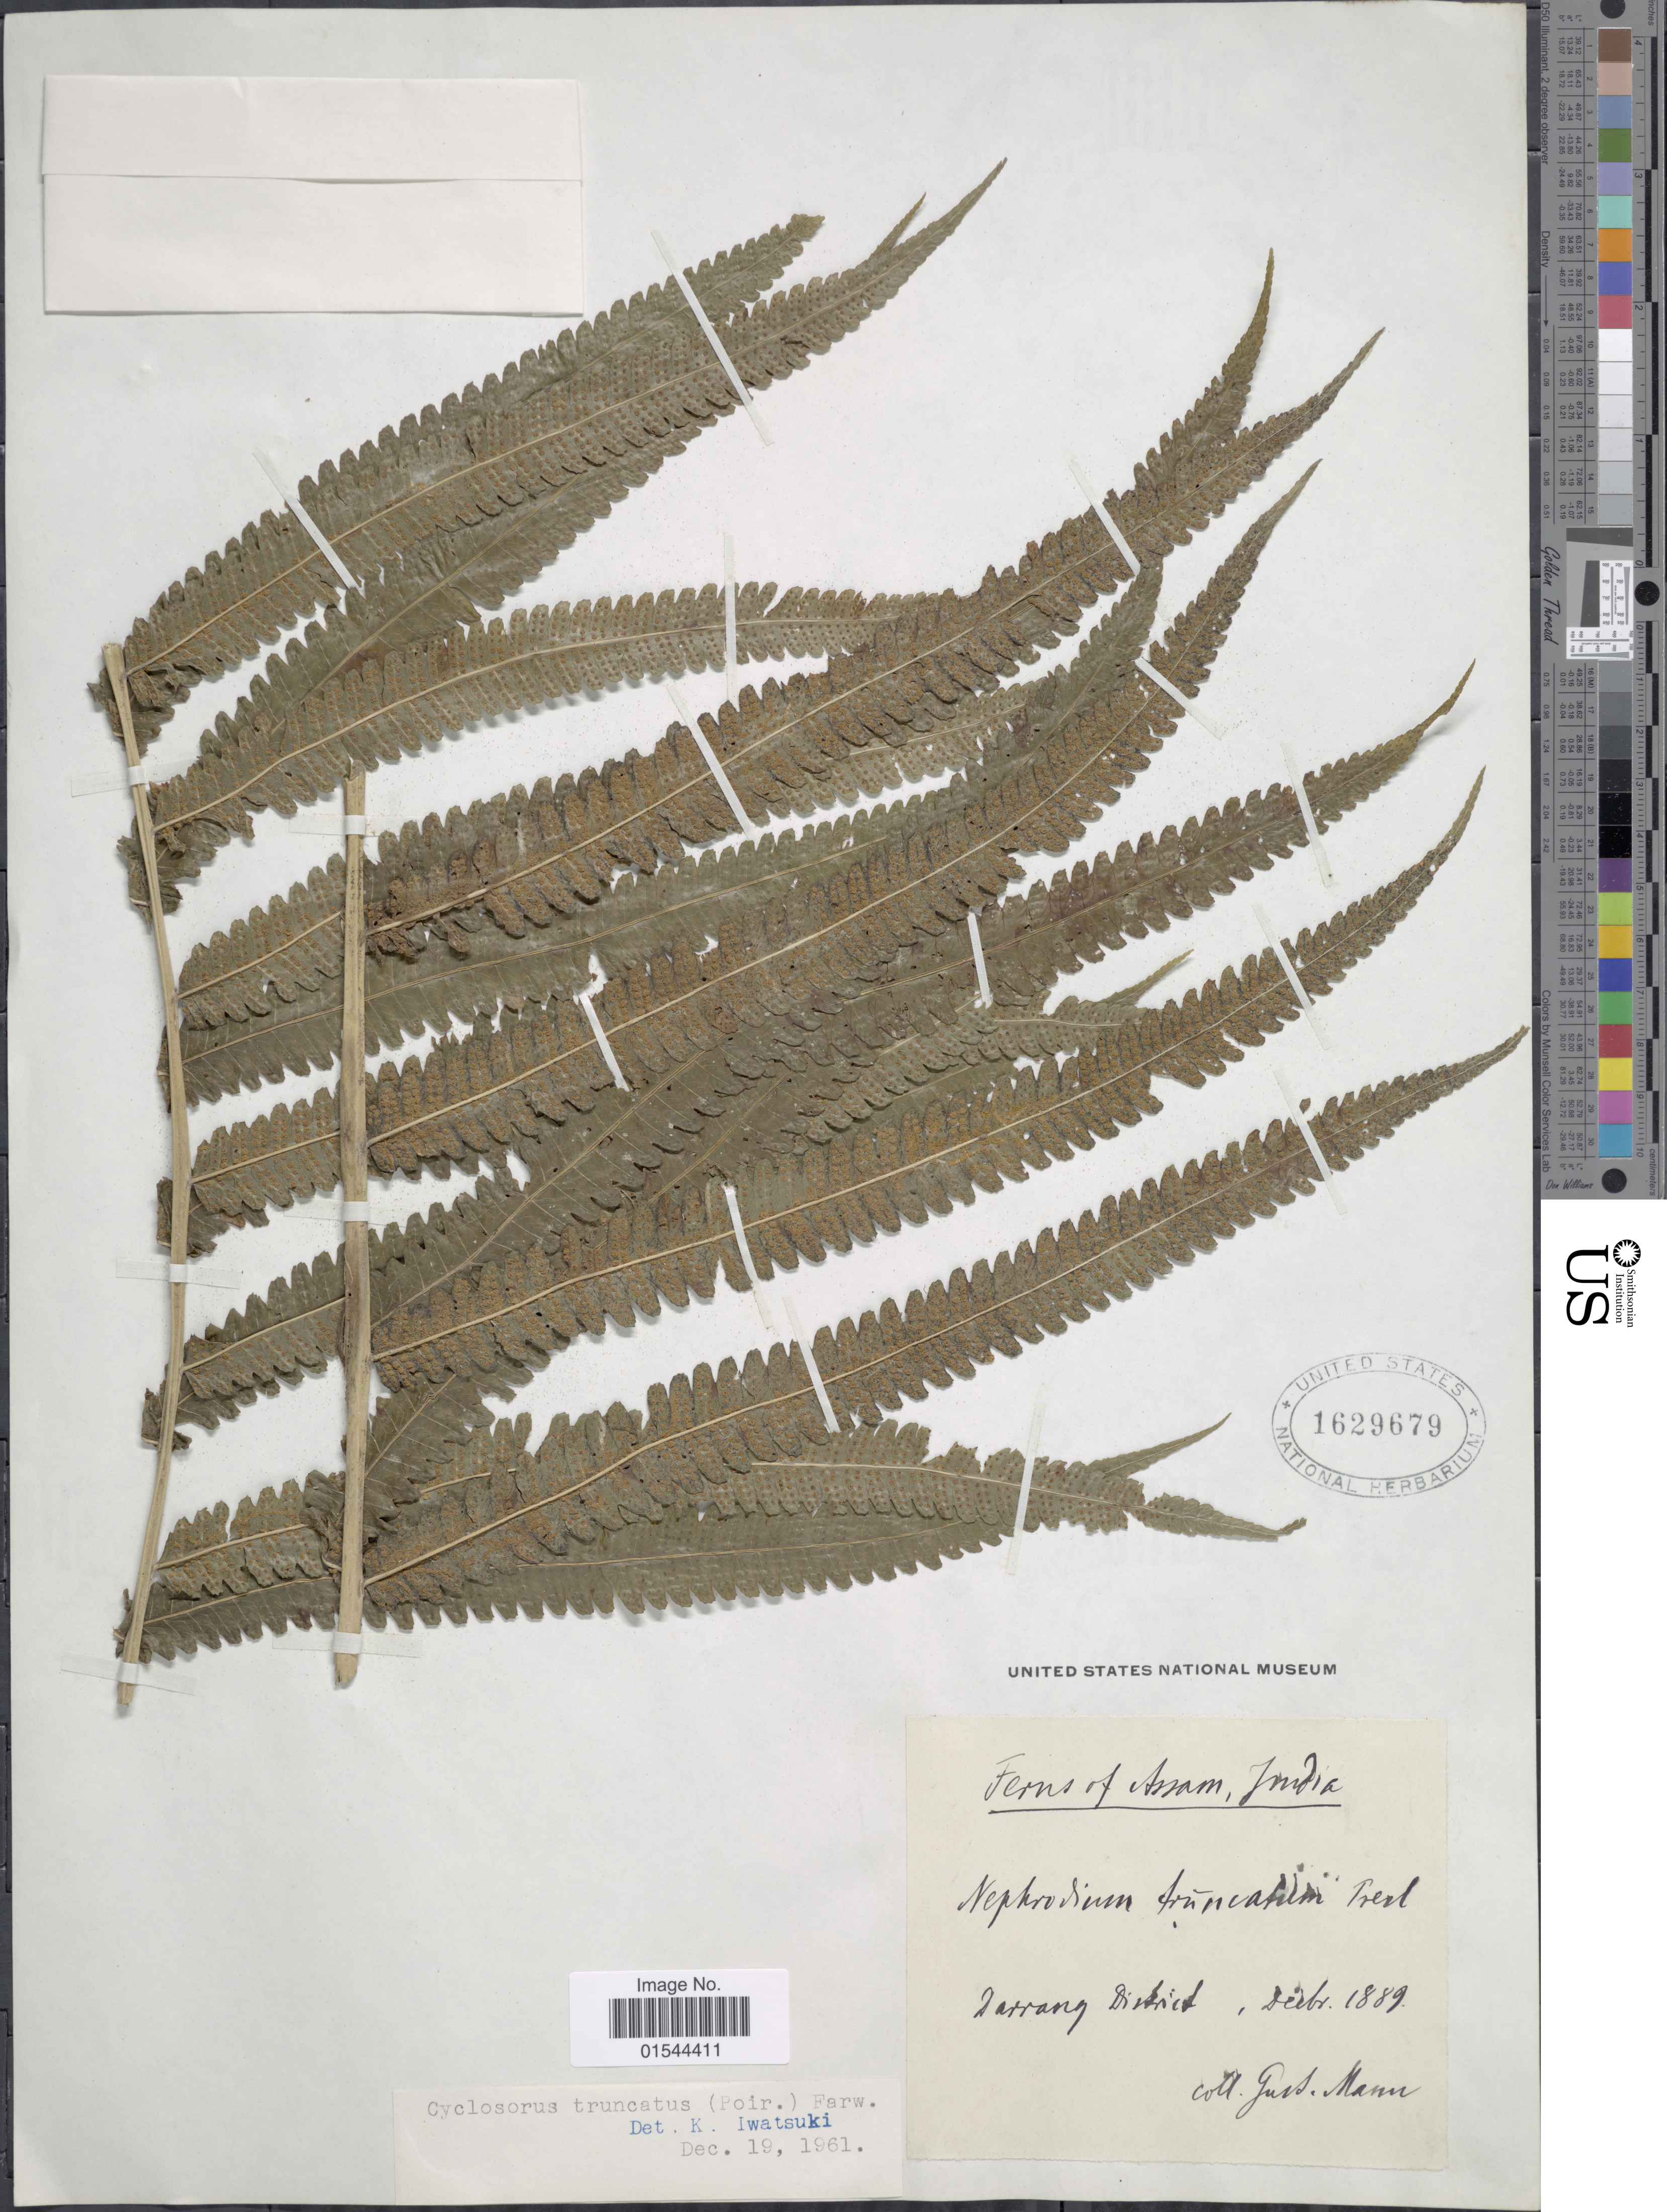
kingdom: Plantae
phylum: Tracheophyta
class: Polypodiopsida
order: Polypodiales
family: Thelypteridaceae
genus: Pneumatopteris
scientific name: Pneumatopteris truncata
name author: (Poir.) Holttum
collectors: G. Mann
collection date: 1889-12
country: India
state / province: Assam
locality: Darrang District.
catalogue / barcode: US 1629679